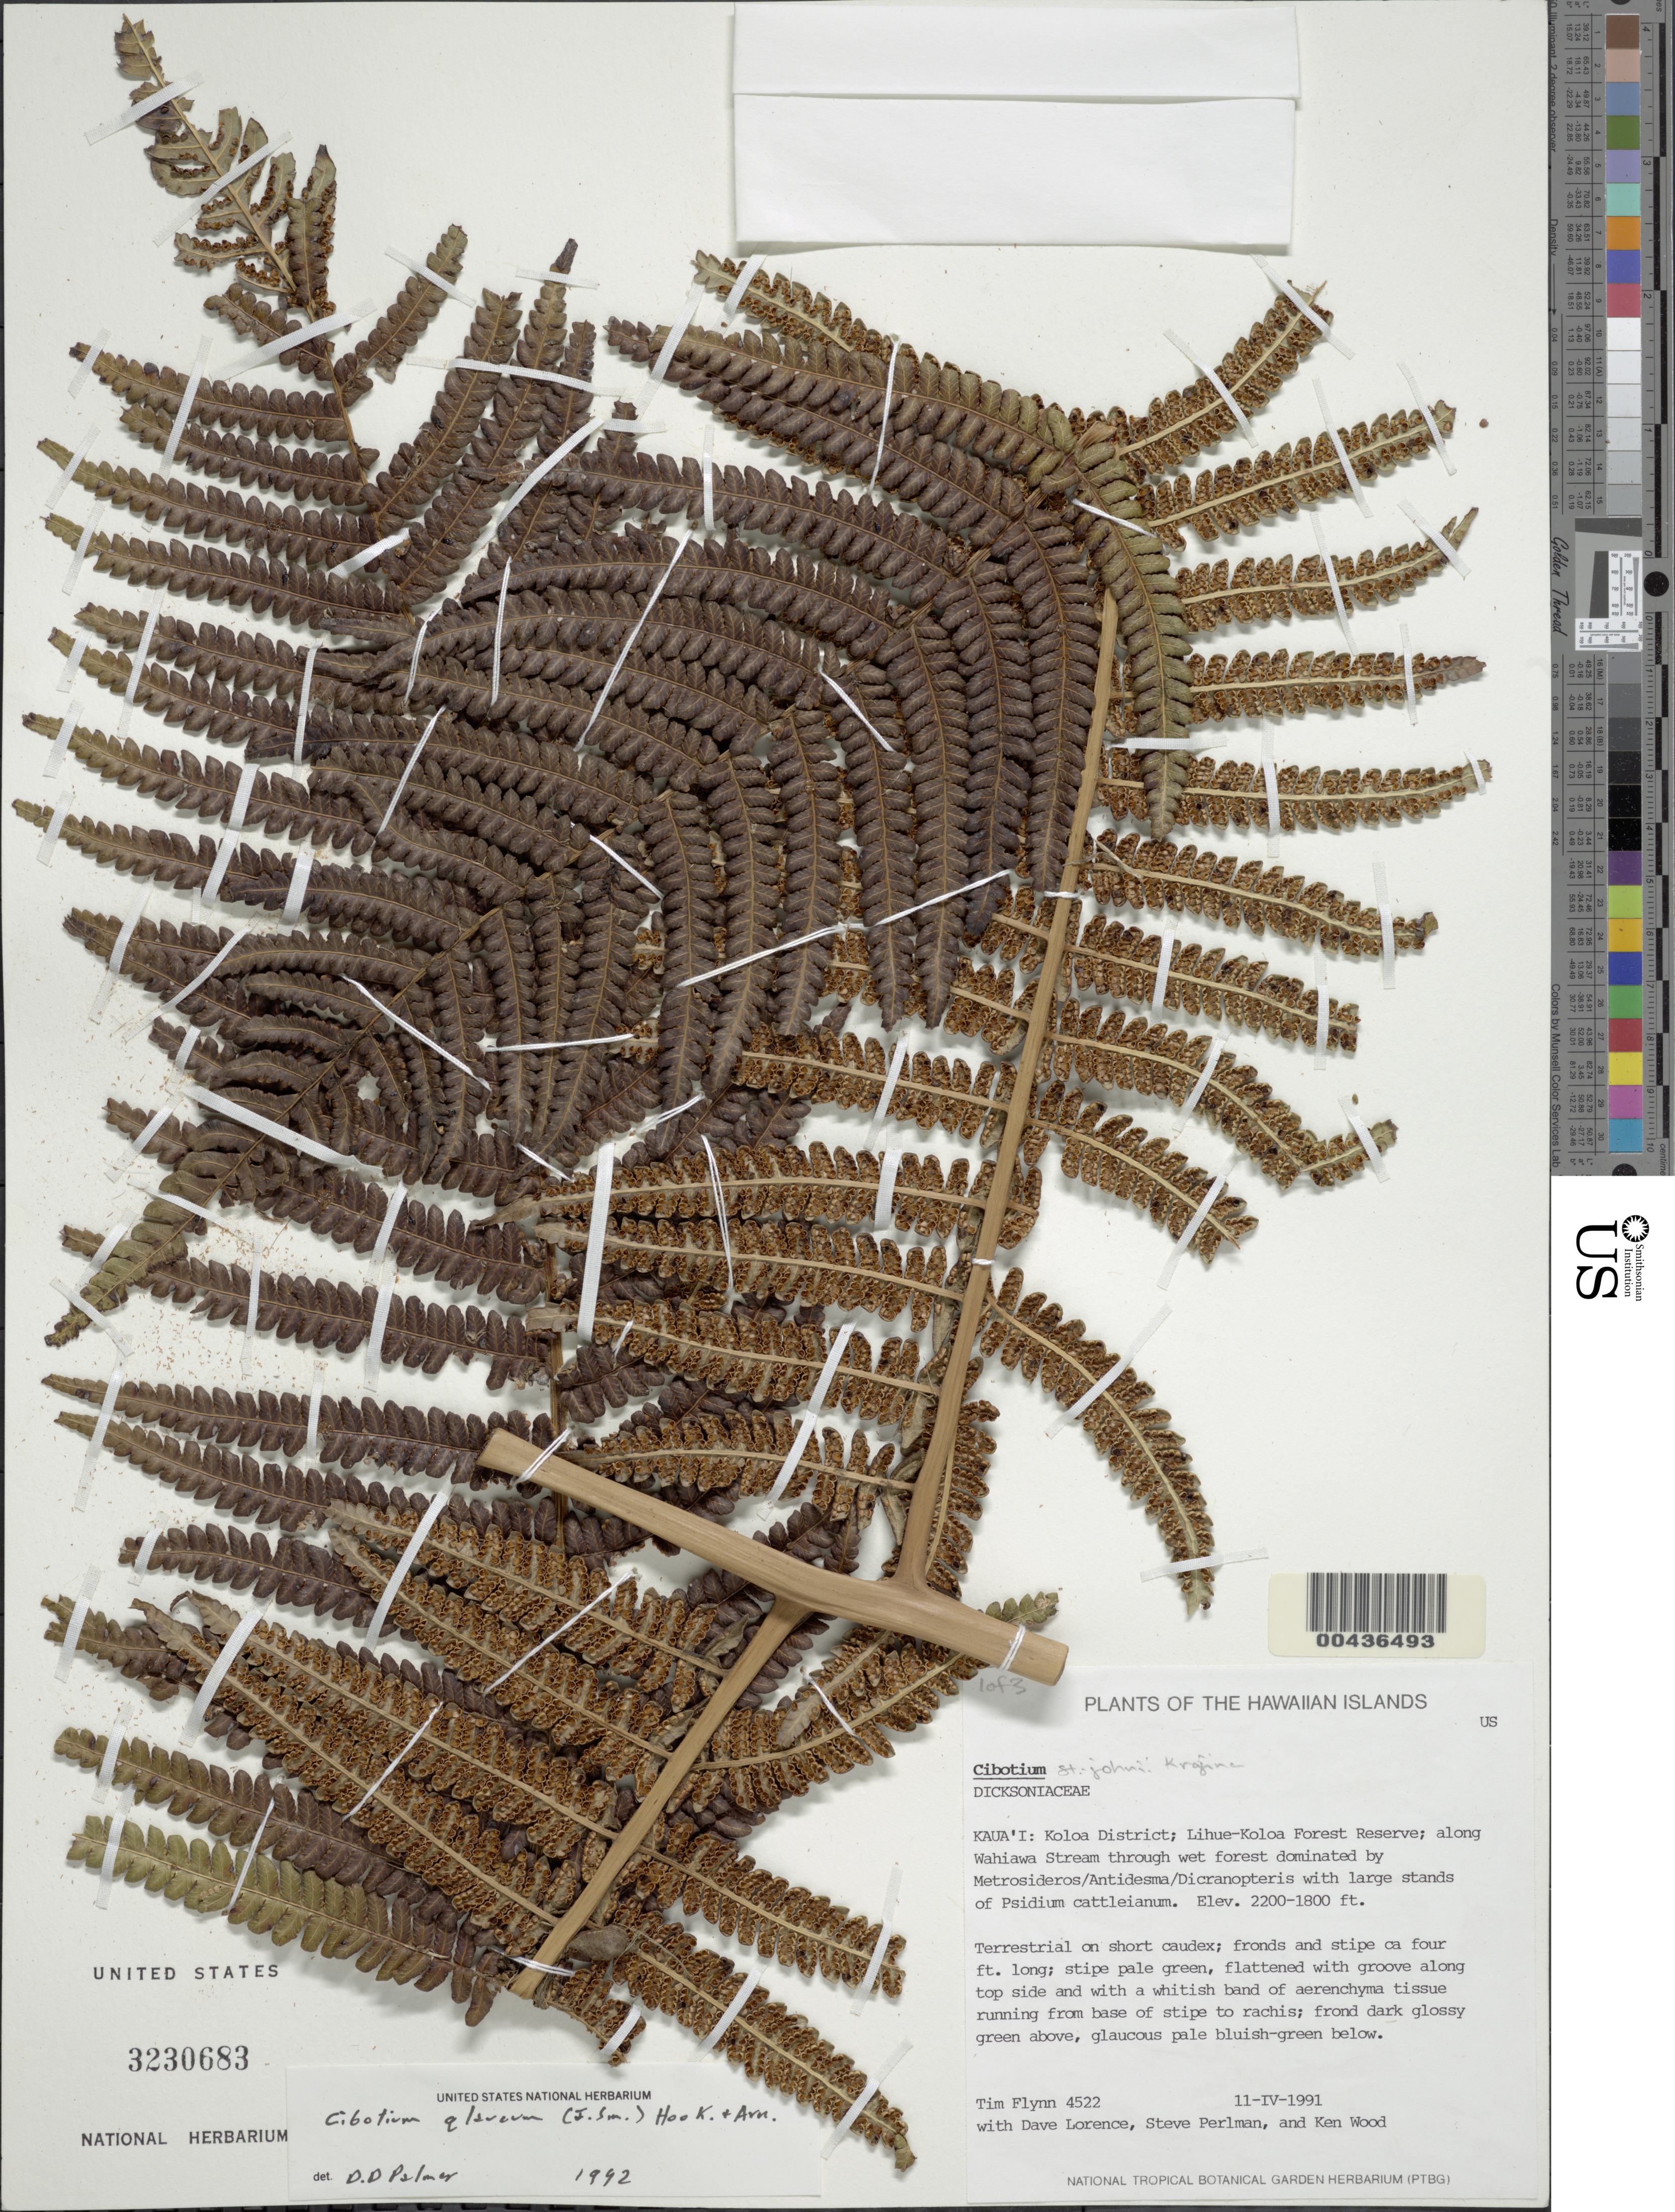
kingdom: Plantae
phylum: Tracheophyta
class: Polypodiopsida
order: Cyatheales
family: Cibotiaceae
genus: Cibotium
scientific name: Cibotium glaucum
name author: (Sm.) Hook. & Arn.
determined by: Palmer, D. D.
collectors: T. W. Flynn, D. Lorence, S. P. Perlman & K. Wood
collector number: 4522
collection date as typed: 11 Apr 1991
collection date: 1991-04-11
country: United States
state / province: Hawaii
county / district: Kauai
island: Kaua'i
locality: Koloa District; Lihue-Koloa Forest Reserve; along Wahiawa Stream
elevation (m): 671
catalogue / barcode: US 3230683